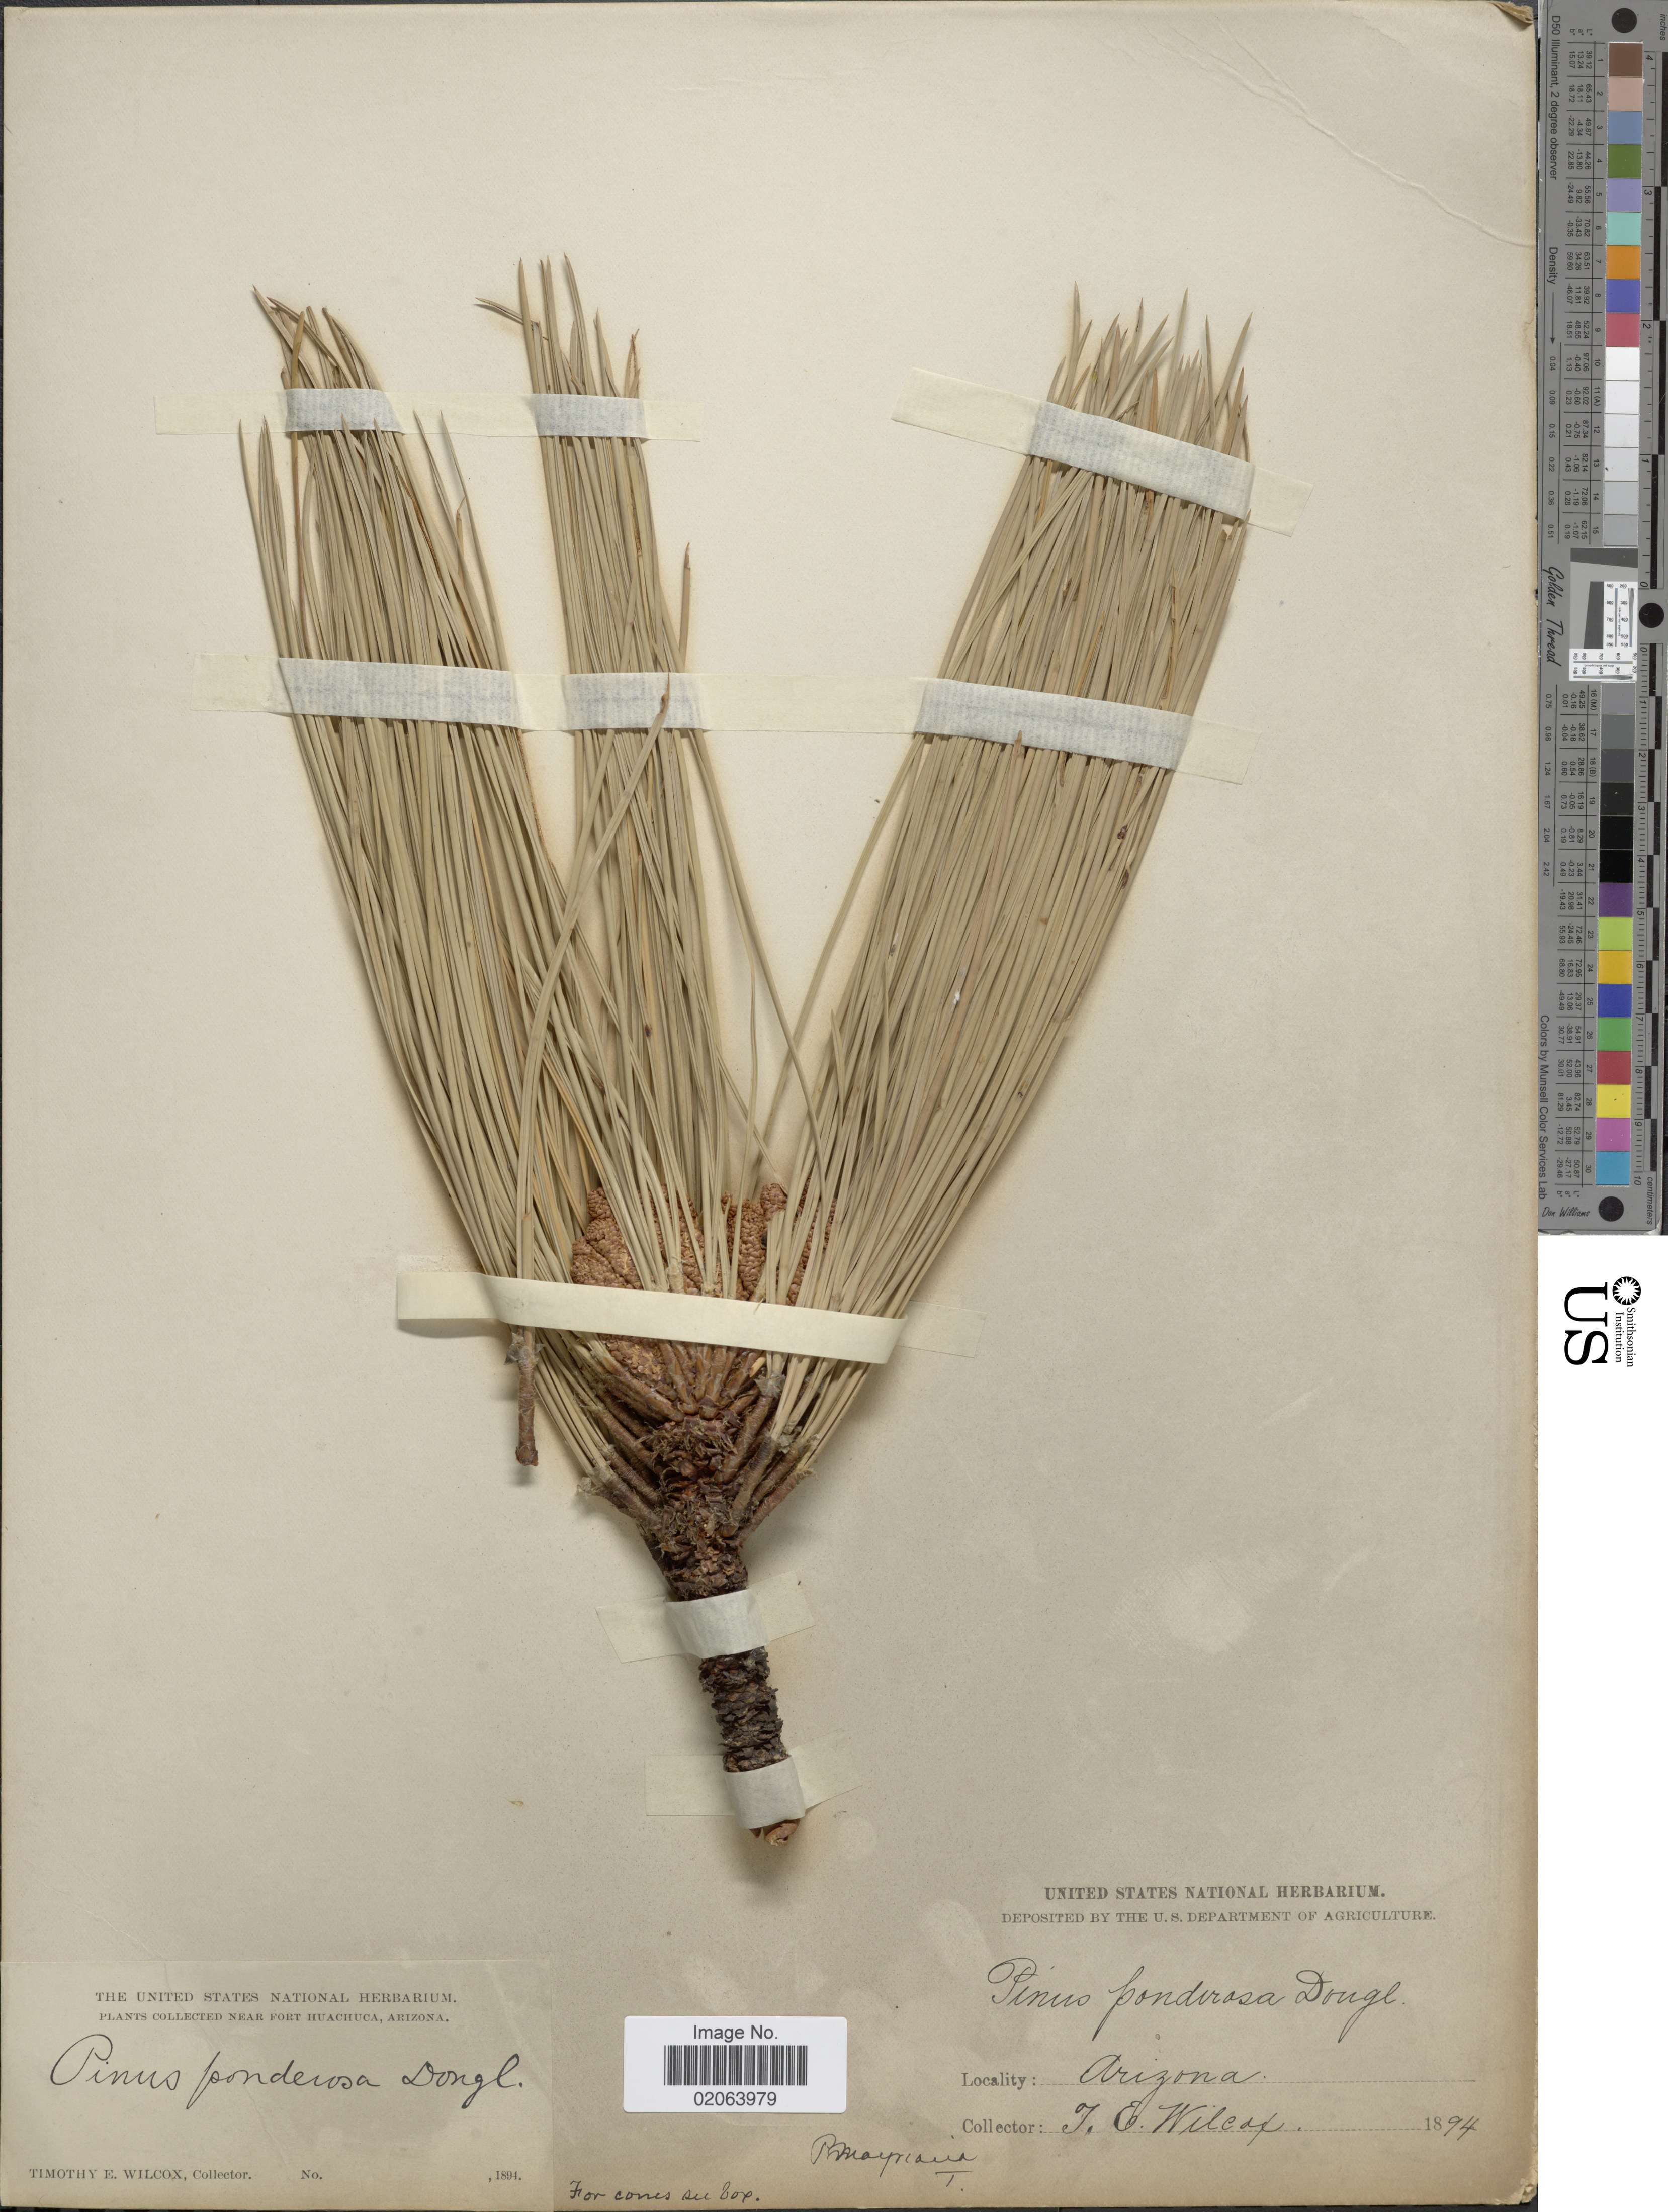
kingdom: Plantae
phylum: Tracheophyta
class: Pinopsida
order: Pinales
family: Pinaceae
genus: Pinus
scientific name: Pinus engelmannii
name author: Carrière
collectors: T. E. Wilcox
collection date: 1894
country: United States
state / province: Arizona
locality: Near Fort Huachuca.